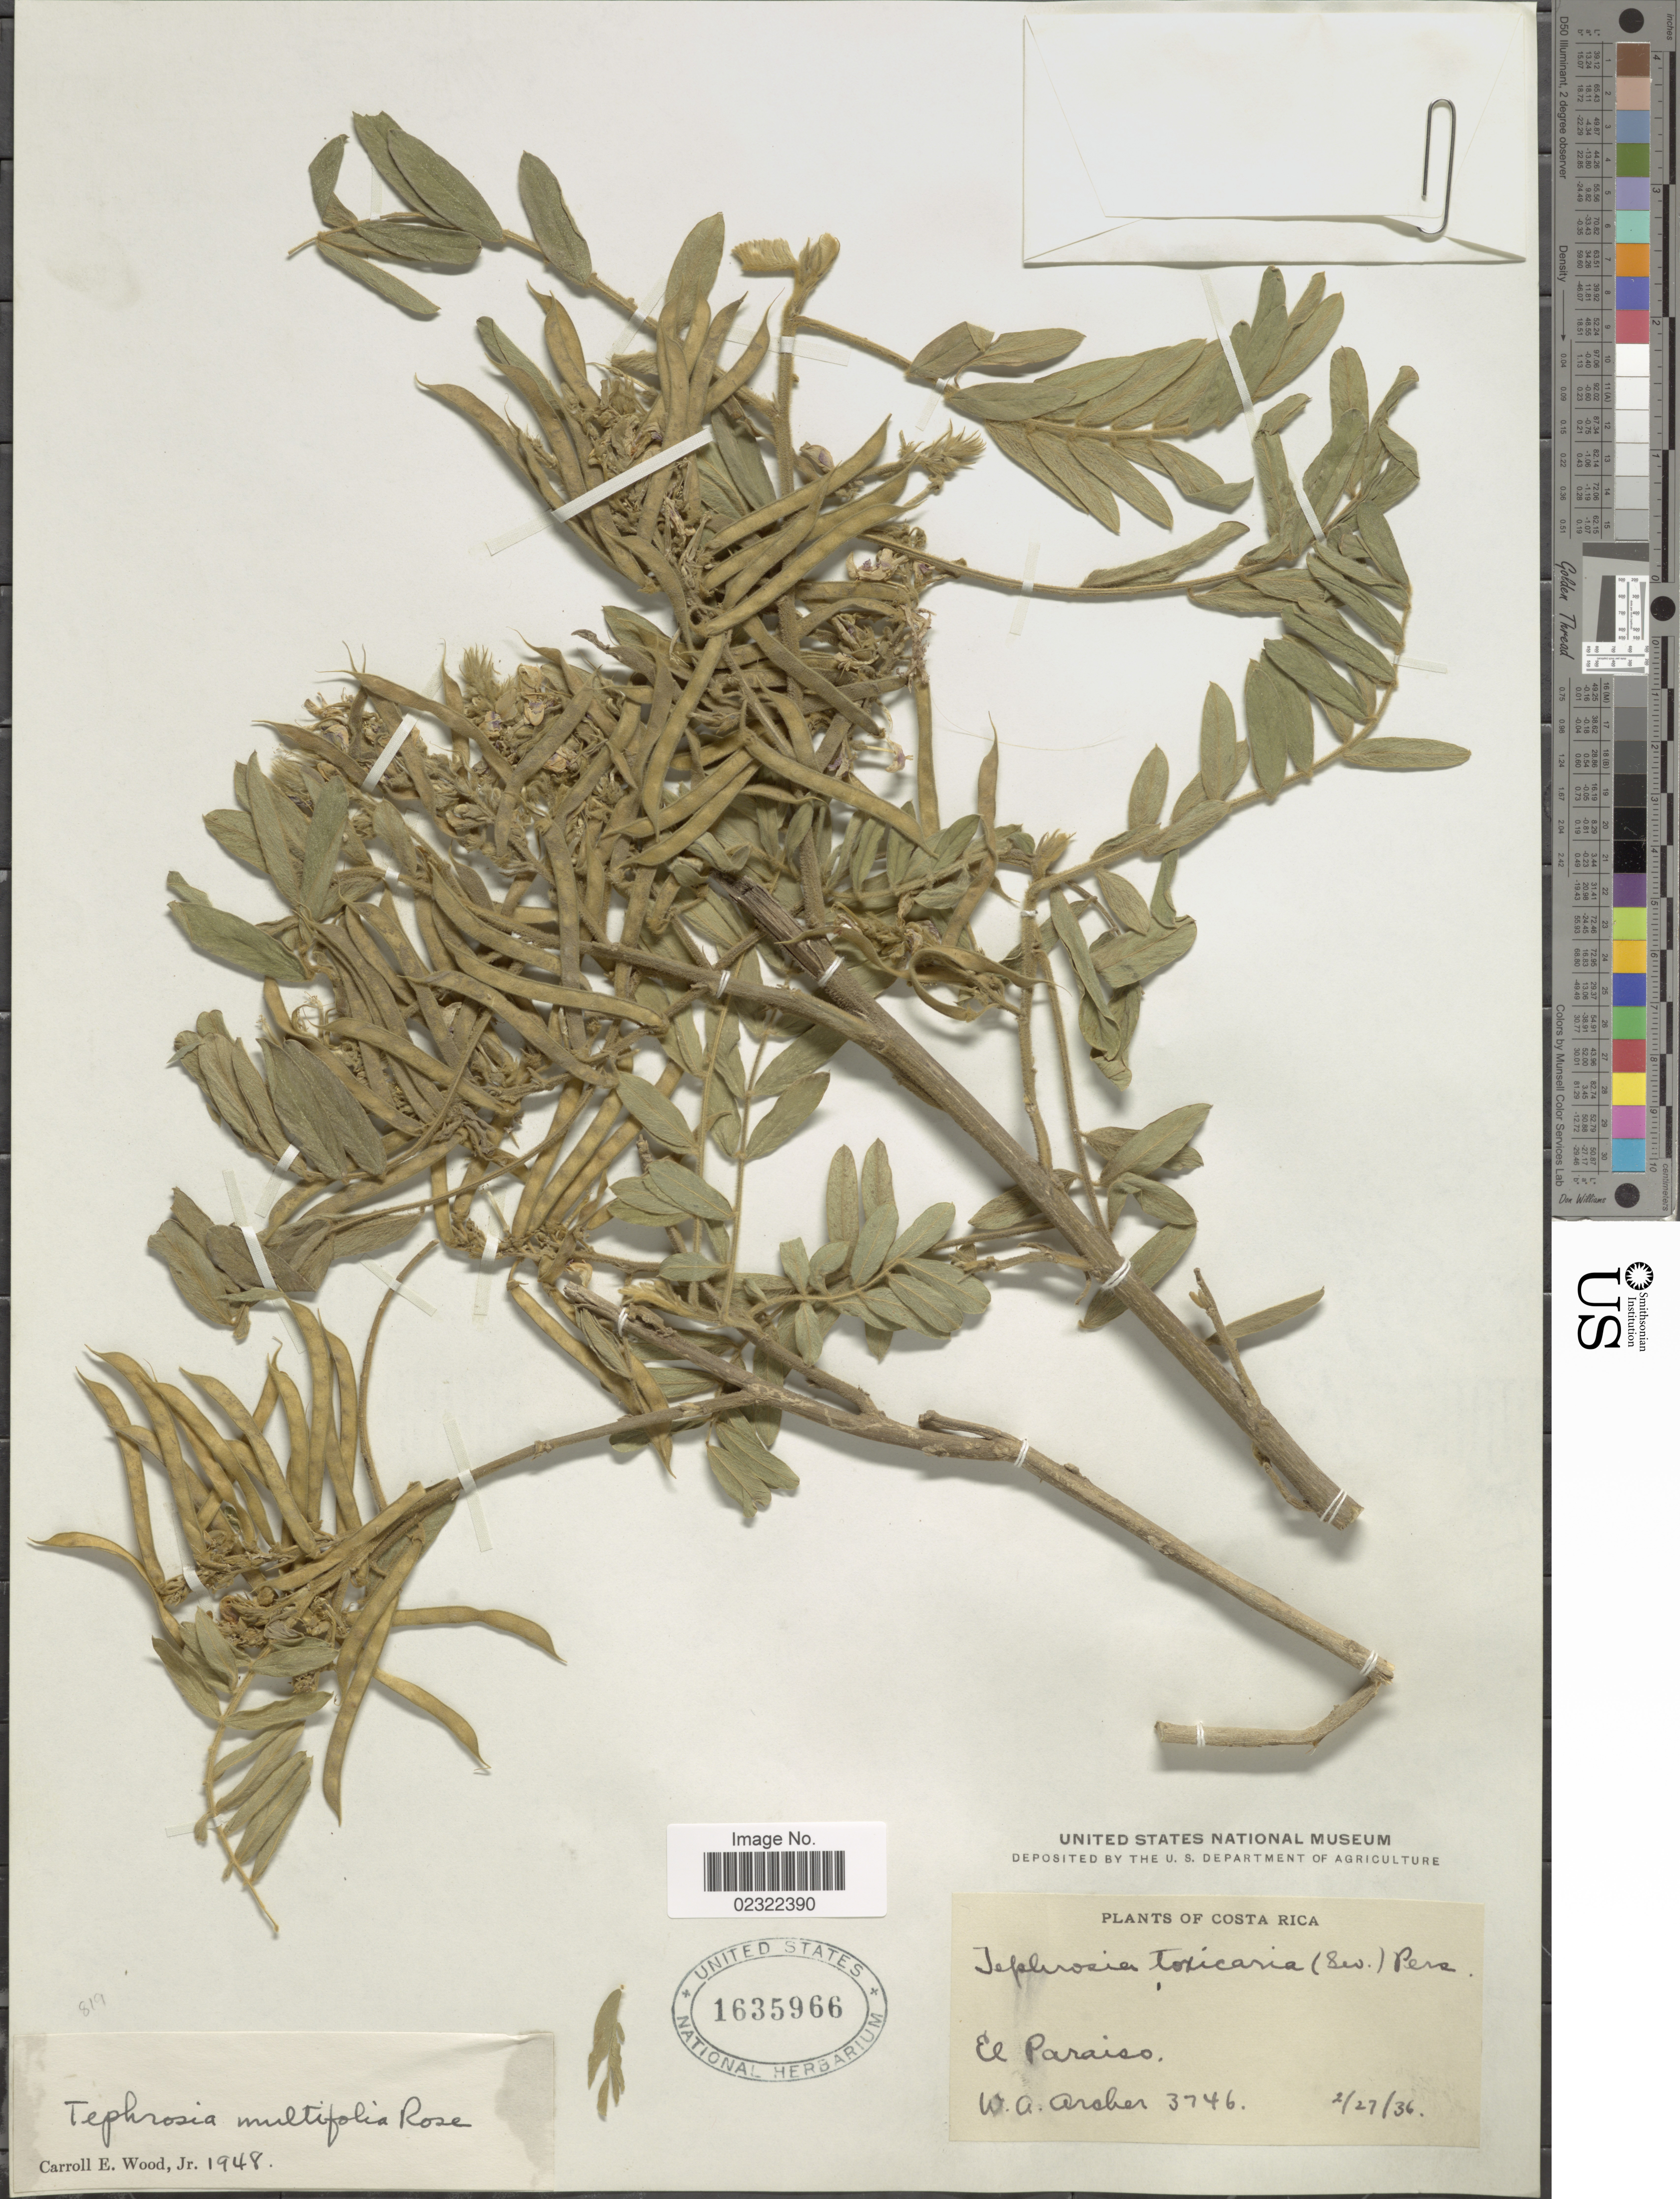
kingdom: Plantae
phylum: Tracheophyta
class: Magnoliopsida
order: Fabales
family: Fabaceae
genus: Tephrosia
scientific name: Tephrosia multifolia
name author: Rose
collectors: W. A. Archer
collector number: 3746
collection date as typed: Transcribed d/m/y: 27/2/36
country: Honduras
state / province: El Paraíso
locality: El Paraiso, Costa Rica,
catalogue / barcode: US 1635966